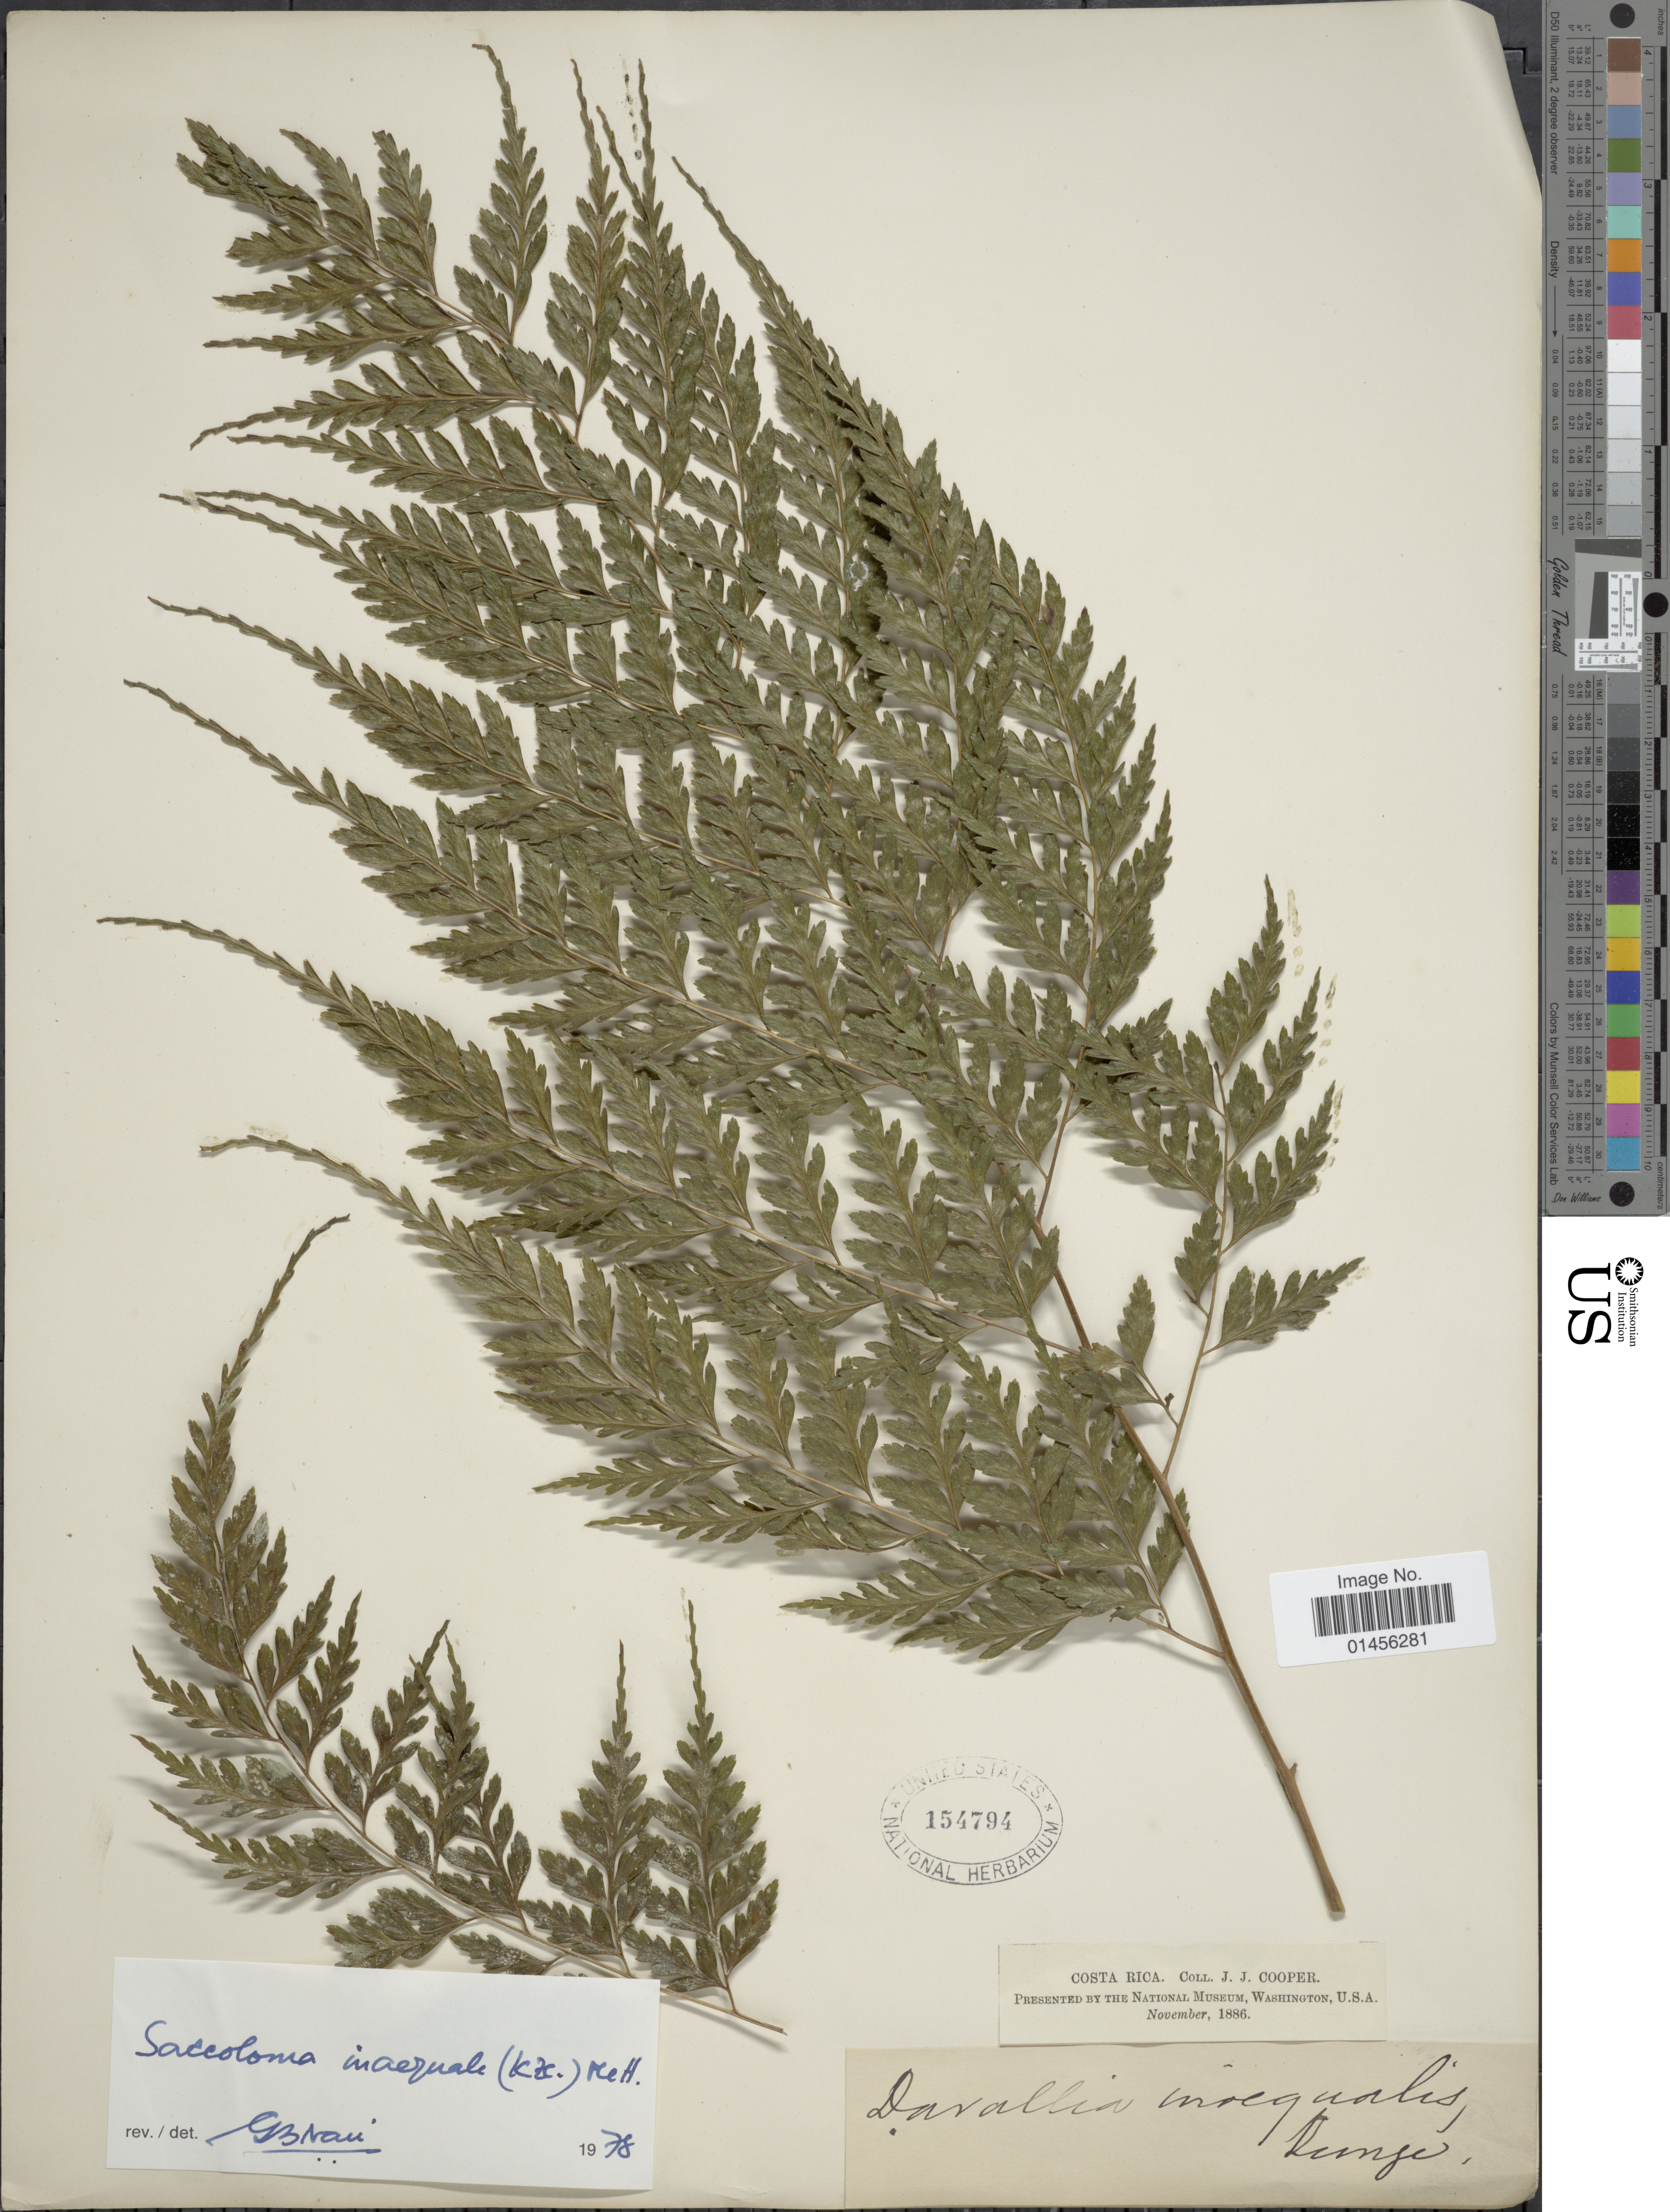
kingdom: Plantae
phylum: Tracheophyta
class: Polypodiopsida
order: Polypodiales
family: Saccolomataceae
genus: Saccoloma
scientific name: Saccoloma inaequale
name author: (Kunze) Mett.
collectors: J. J. Cooper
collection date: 1886-11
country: Costa Rica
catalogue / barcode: US 154794